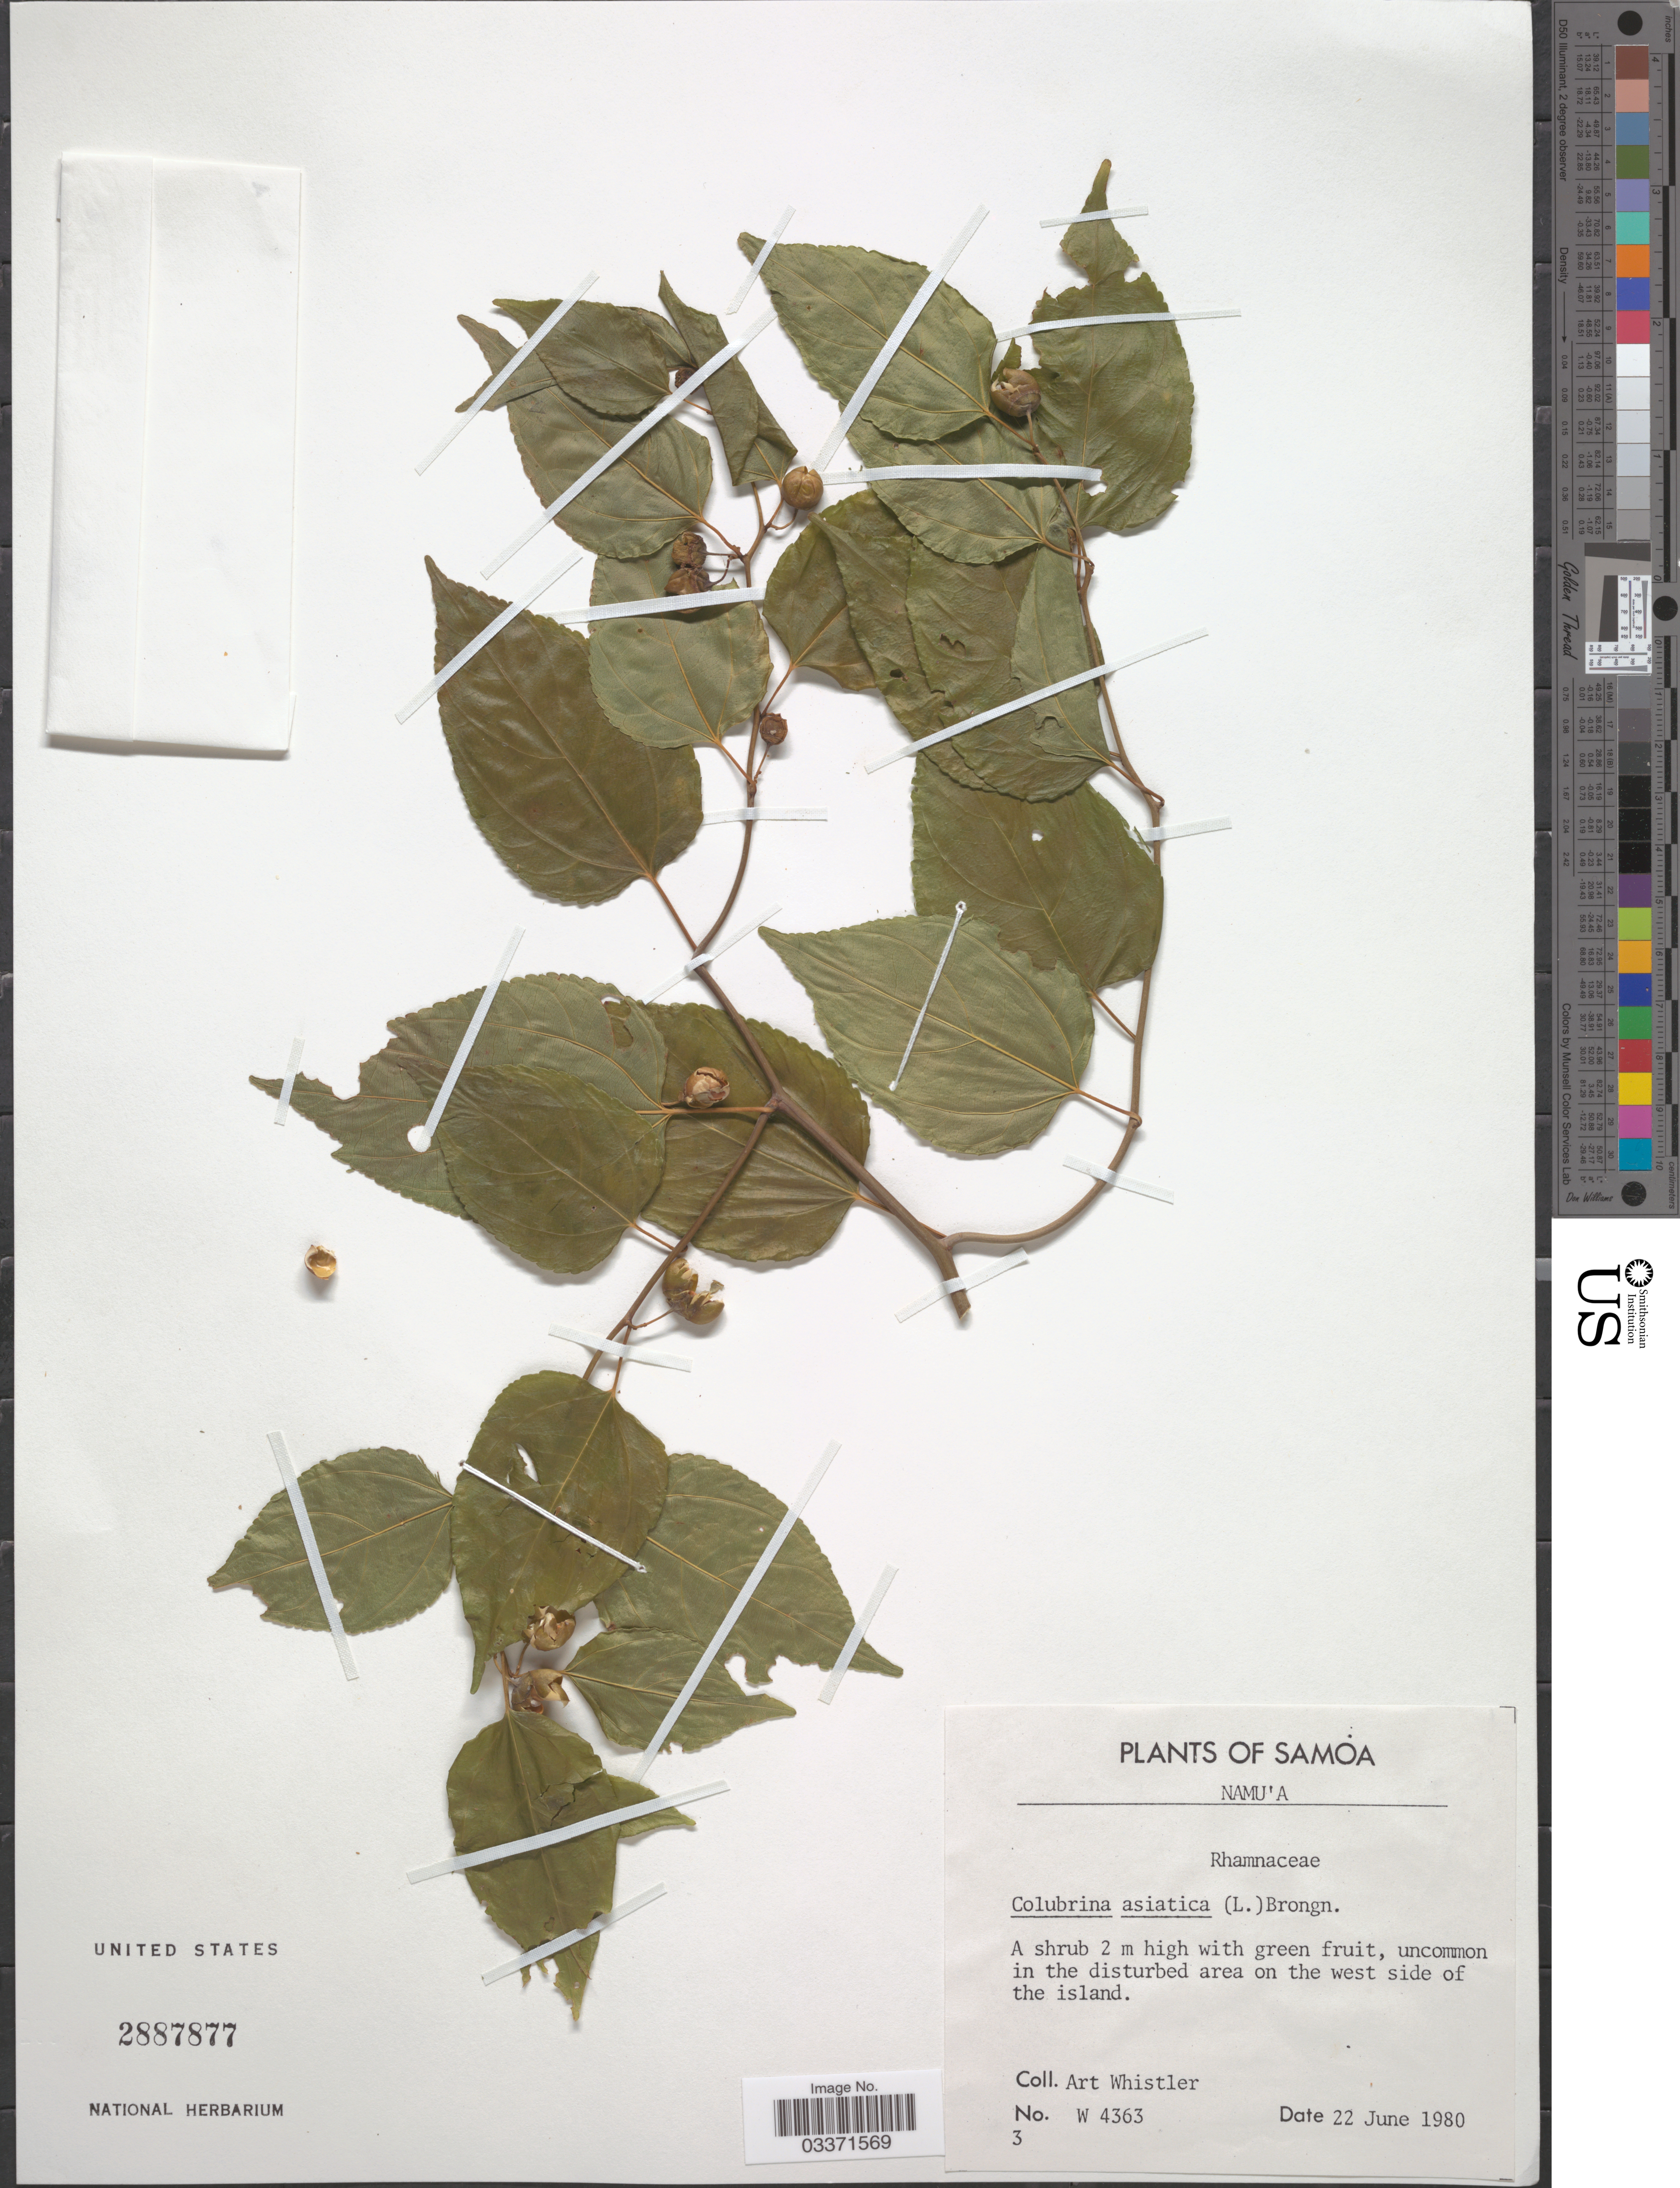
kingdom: Plantae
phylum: Tracheophyta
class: Magnoliopsida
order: Rosales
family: Rhamnaceae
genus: Colubrina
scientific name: Colubrina asiatica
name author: (L.) Brongn.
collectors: A. Whistler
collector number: W4363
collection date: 1980-06-22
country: Samoa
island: Namu'a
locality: Samoa, Namu'a, uncommon in the disturbed area on the west side of the island. [unsure placement]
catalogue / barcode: US 2887877